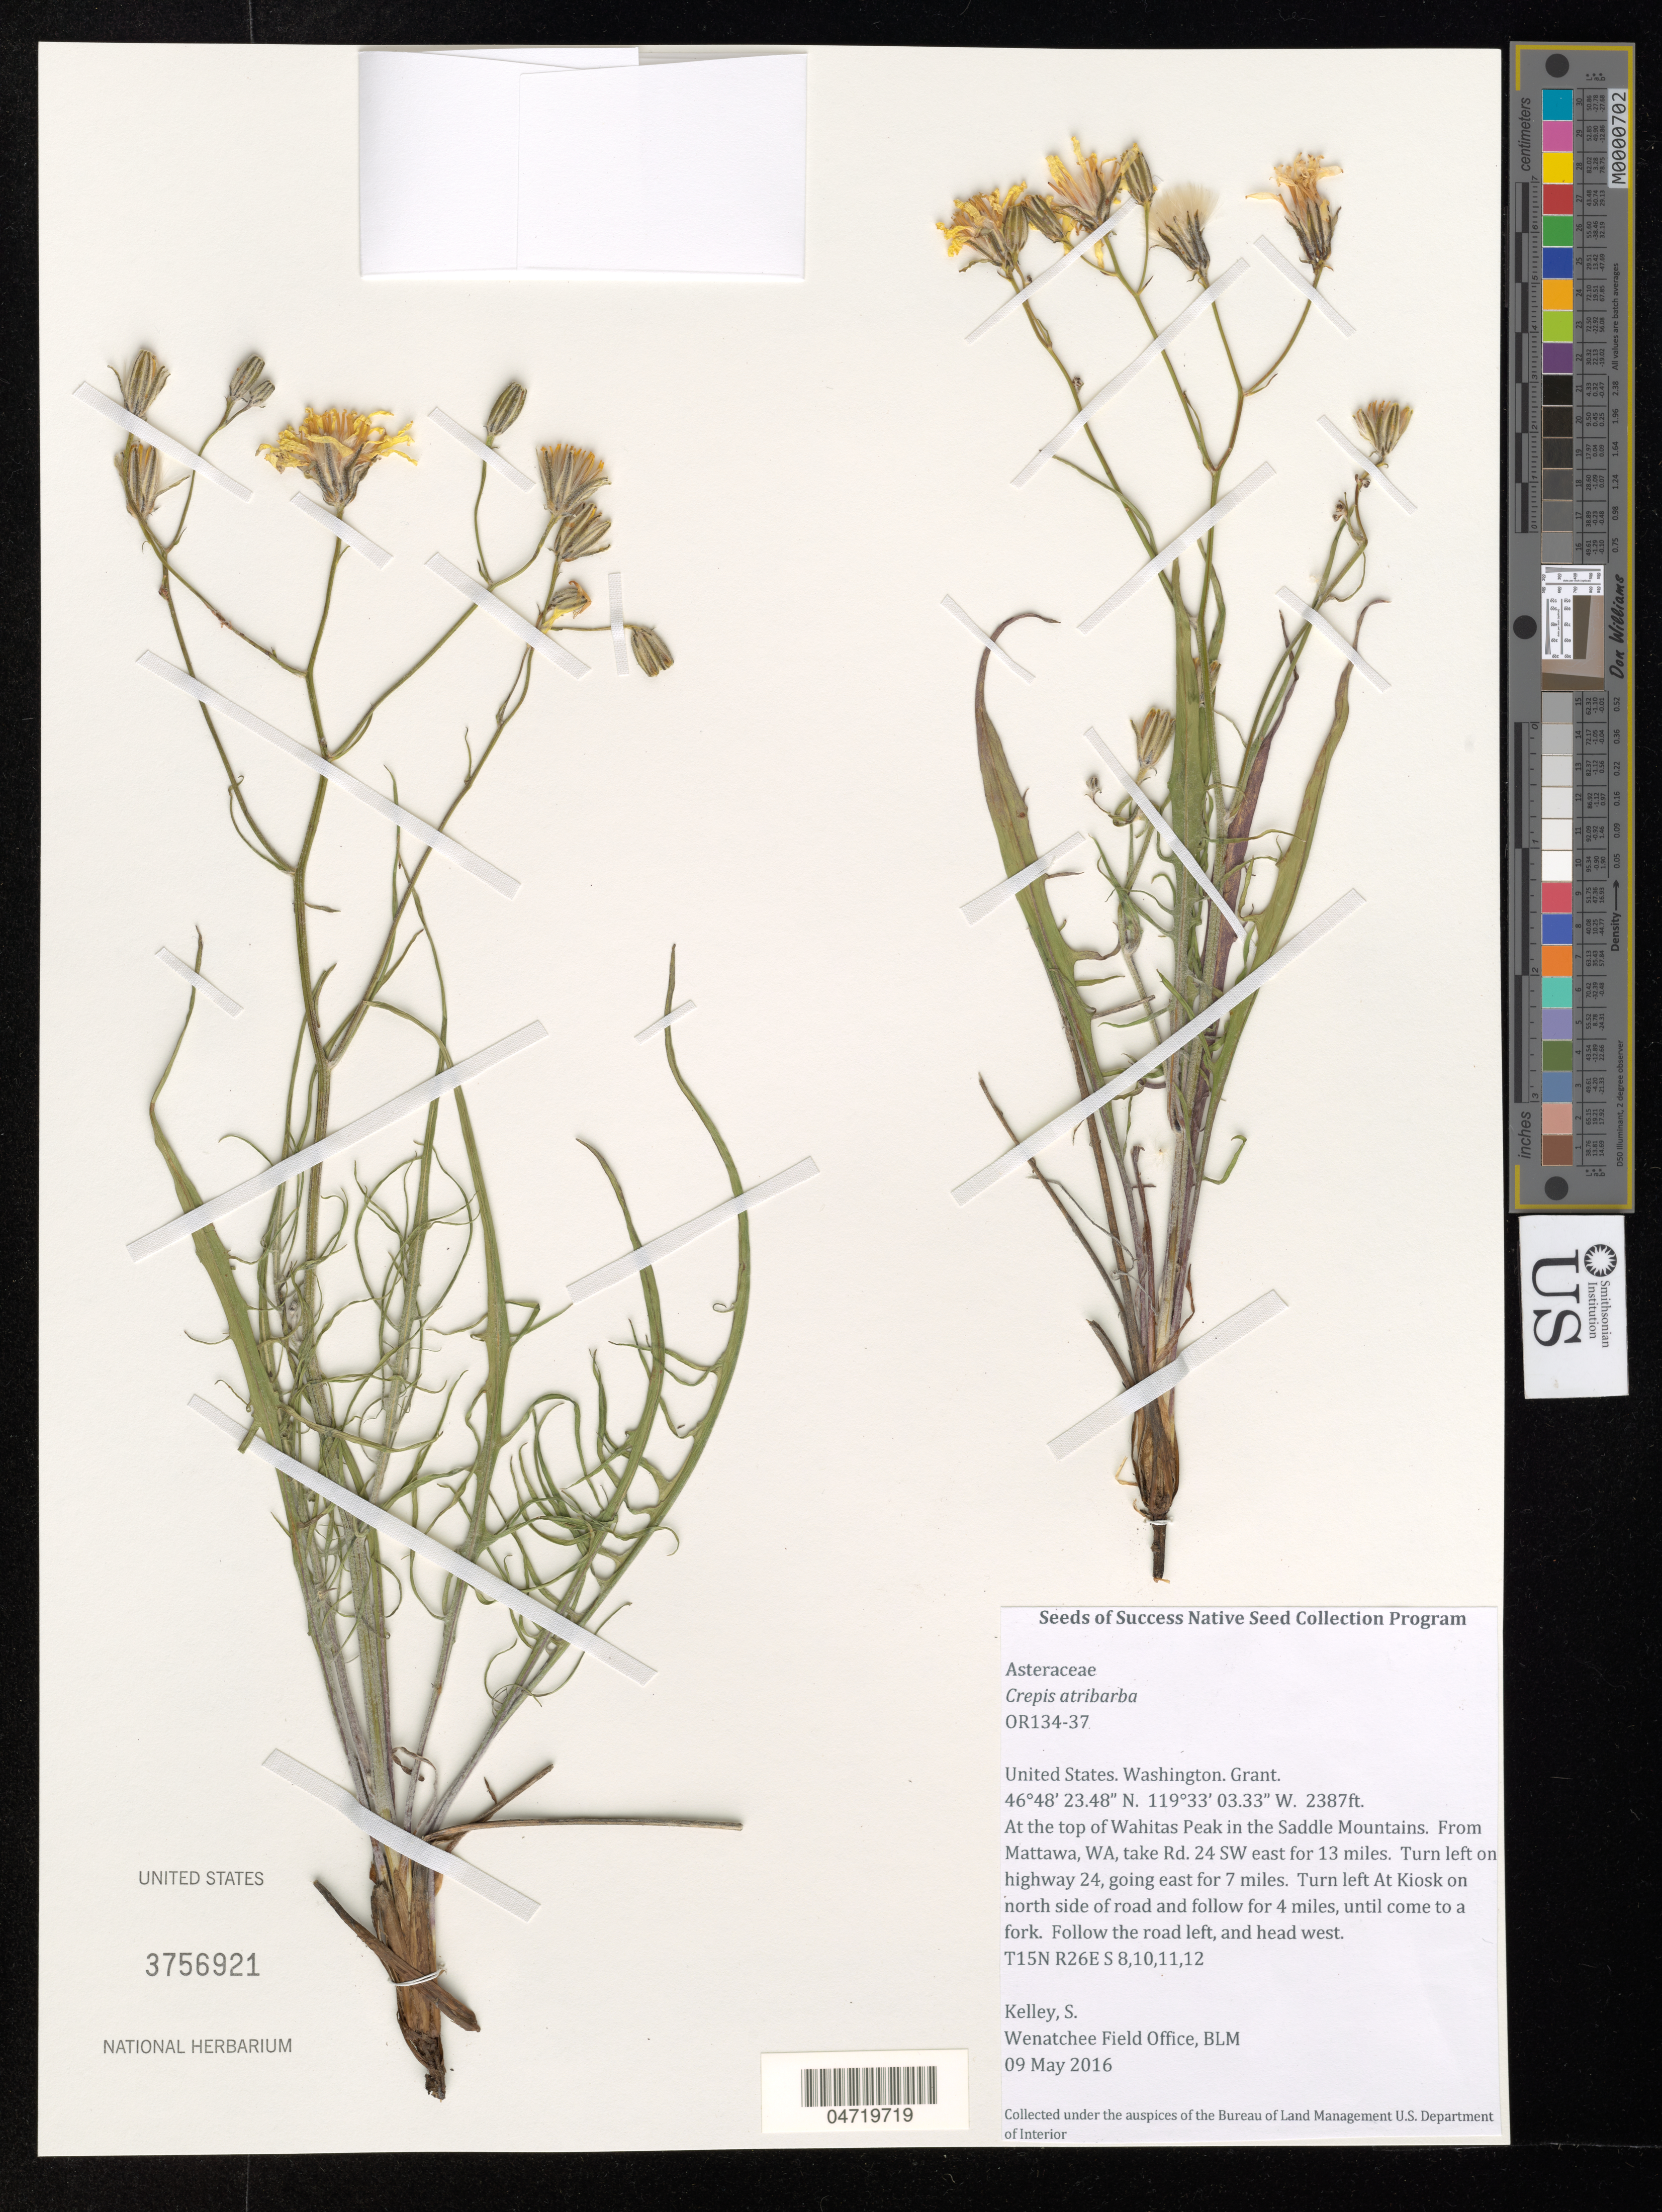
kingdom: Plantae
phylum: Tracheophyta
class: Magnoliopsida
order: Asterales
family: Asteraceae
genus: Crepis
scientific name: Crepis atribarba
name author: A. Heller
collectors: S. Kelley & T. Alvarez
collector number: OR134-37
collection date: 2016-05-09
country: United States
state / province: Washington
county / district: Grant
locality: Saddle Mountains, Wahitas Peak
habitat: Mid-elevation shrub-steppe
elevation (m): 728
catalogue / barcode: US 3756921